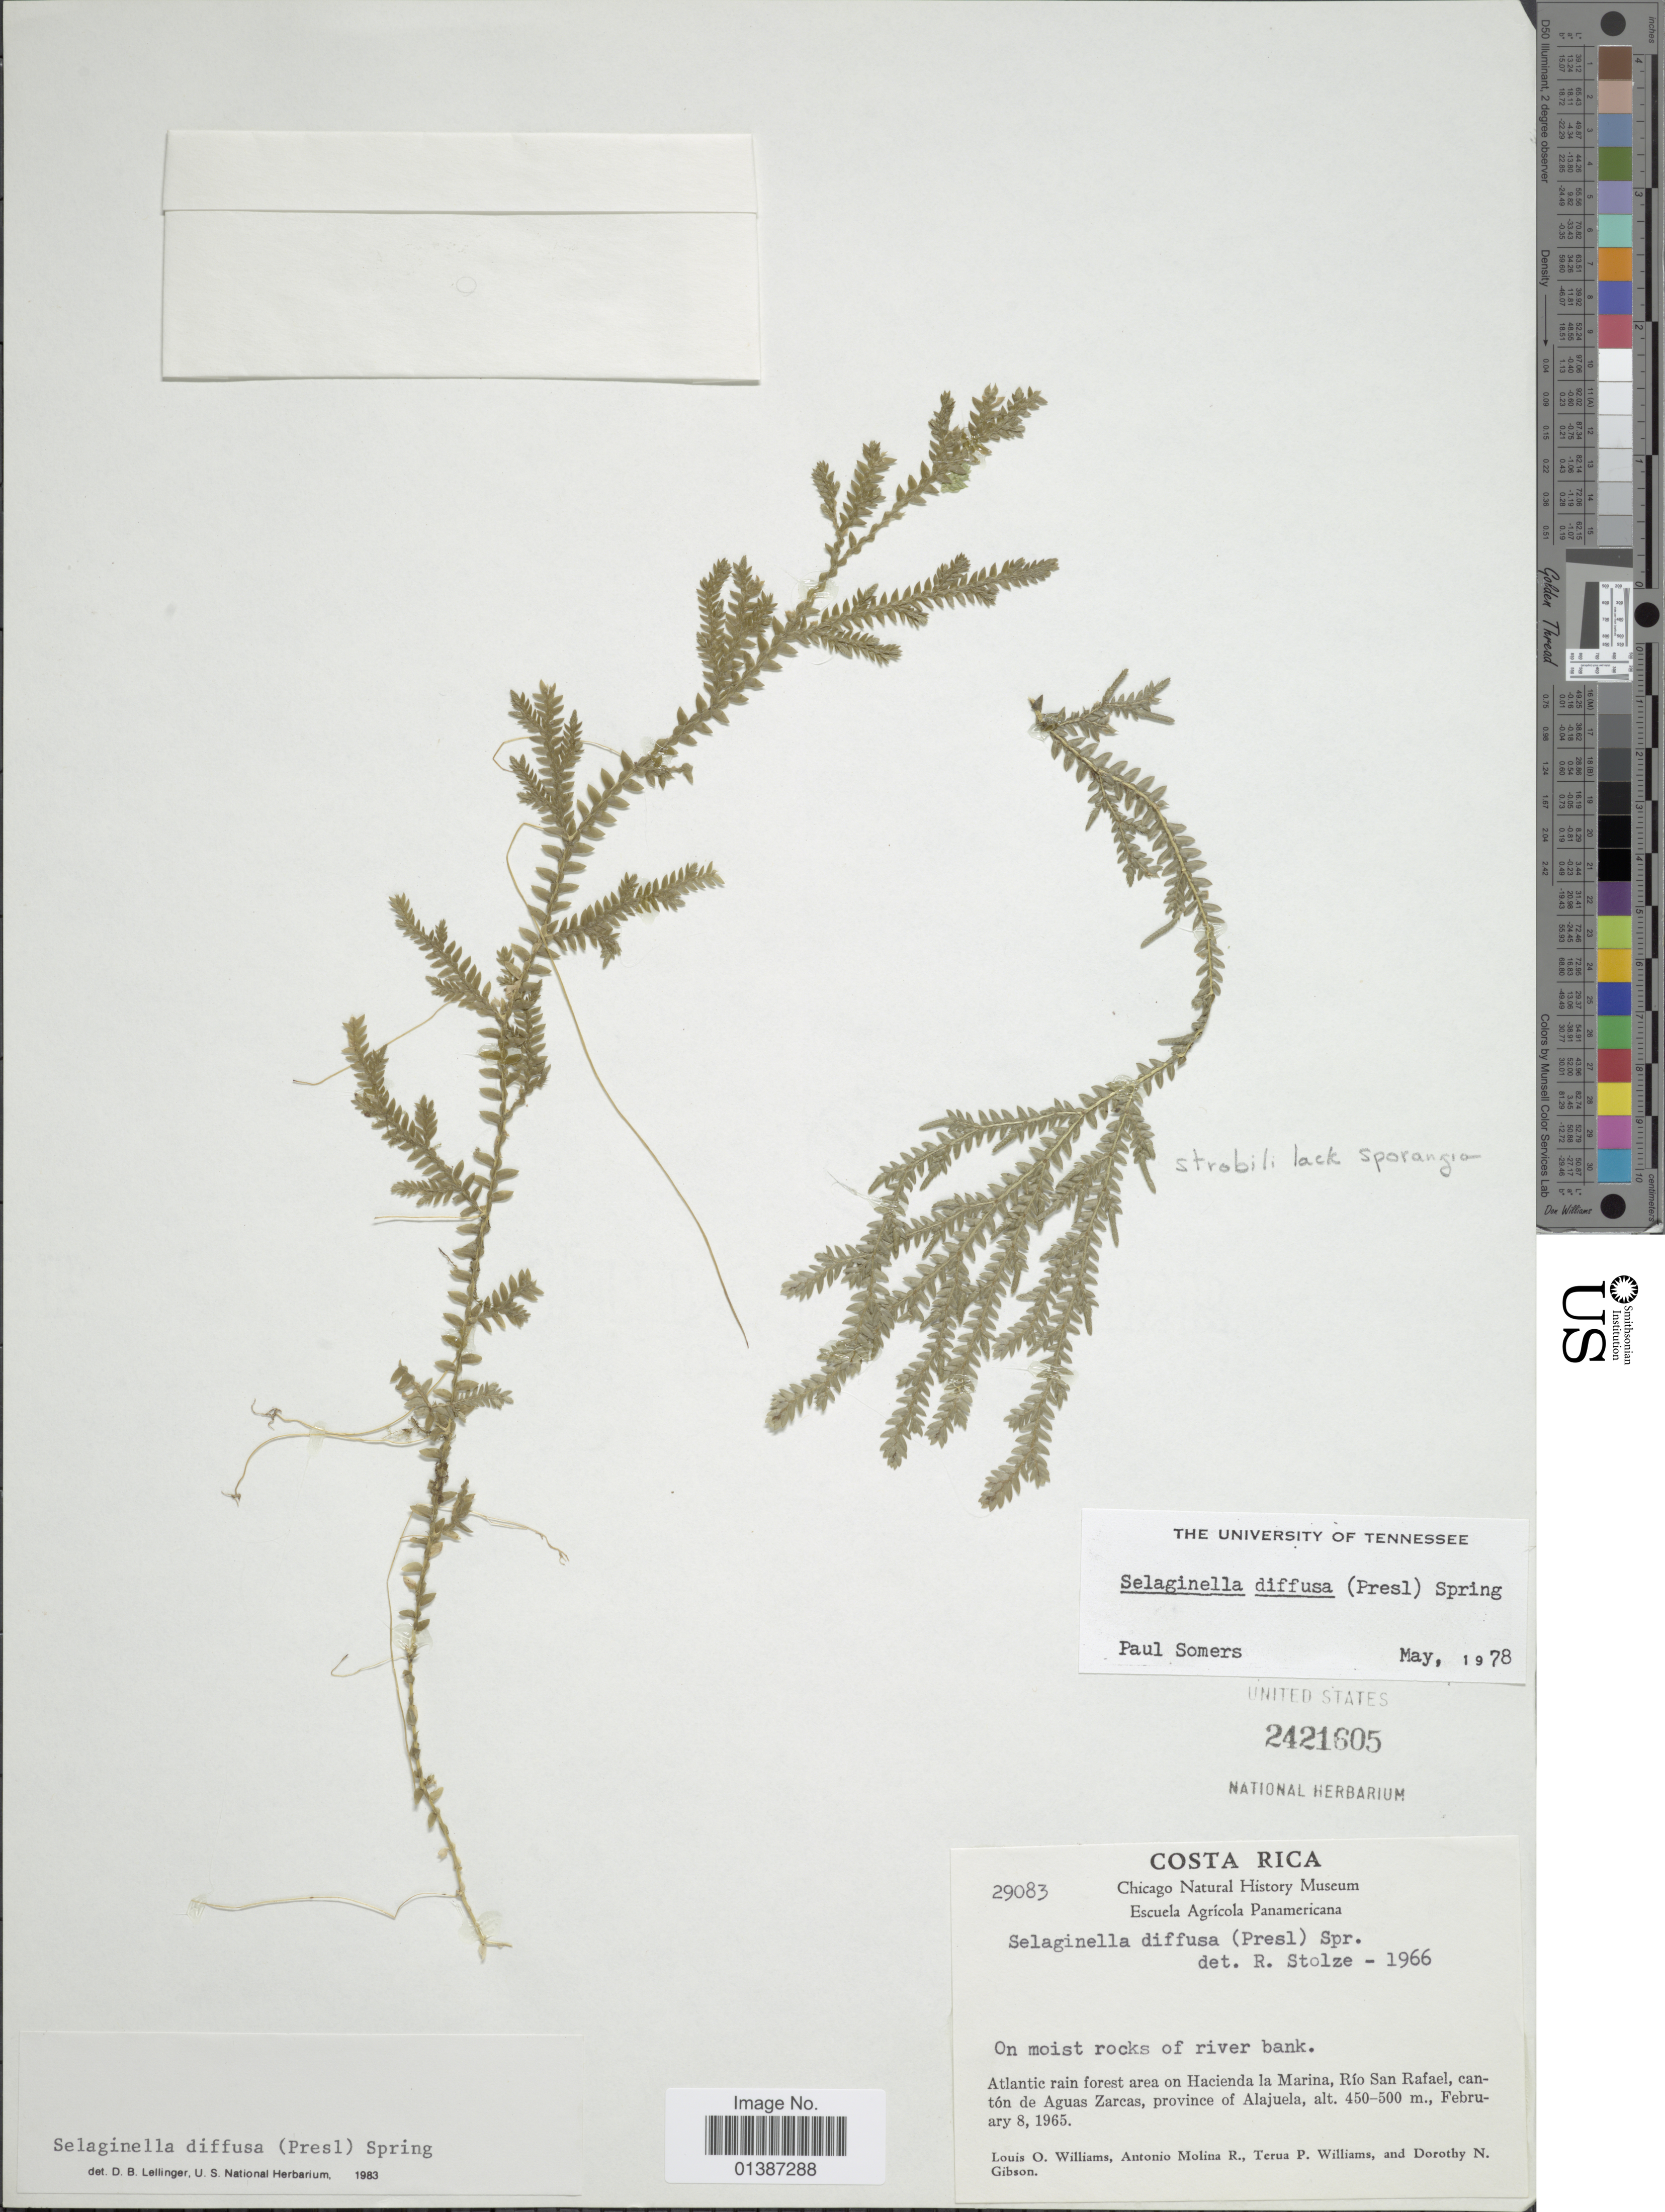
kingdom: Plantae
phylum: Tracheophyta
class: Lycopodiopsida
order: Selaginellales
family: Selaginellaceae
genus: Selaginella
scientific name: Selaginella diffusa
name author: (C. Presl) Spring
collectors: L. O. Williams, A. Molina R., T. P. Williams & D. N. Gibson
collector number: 29083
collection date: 1965-02-08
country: Costa Rica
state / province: Alajuela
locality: Atlantic rain forest area on Hacienda la Marina, Río San Rafael, cantón de Aguas Zarcas, province of Alajuela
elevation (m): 450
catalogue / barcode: US 2421605